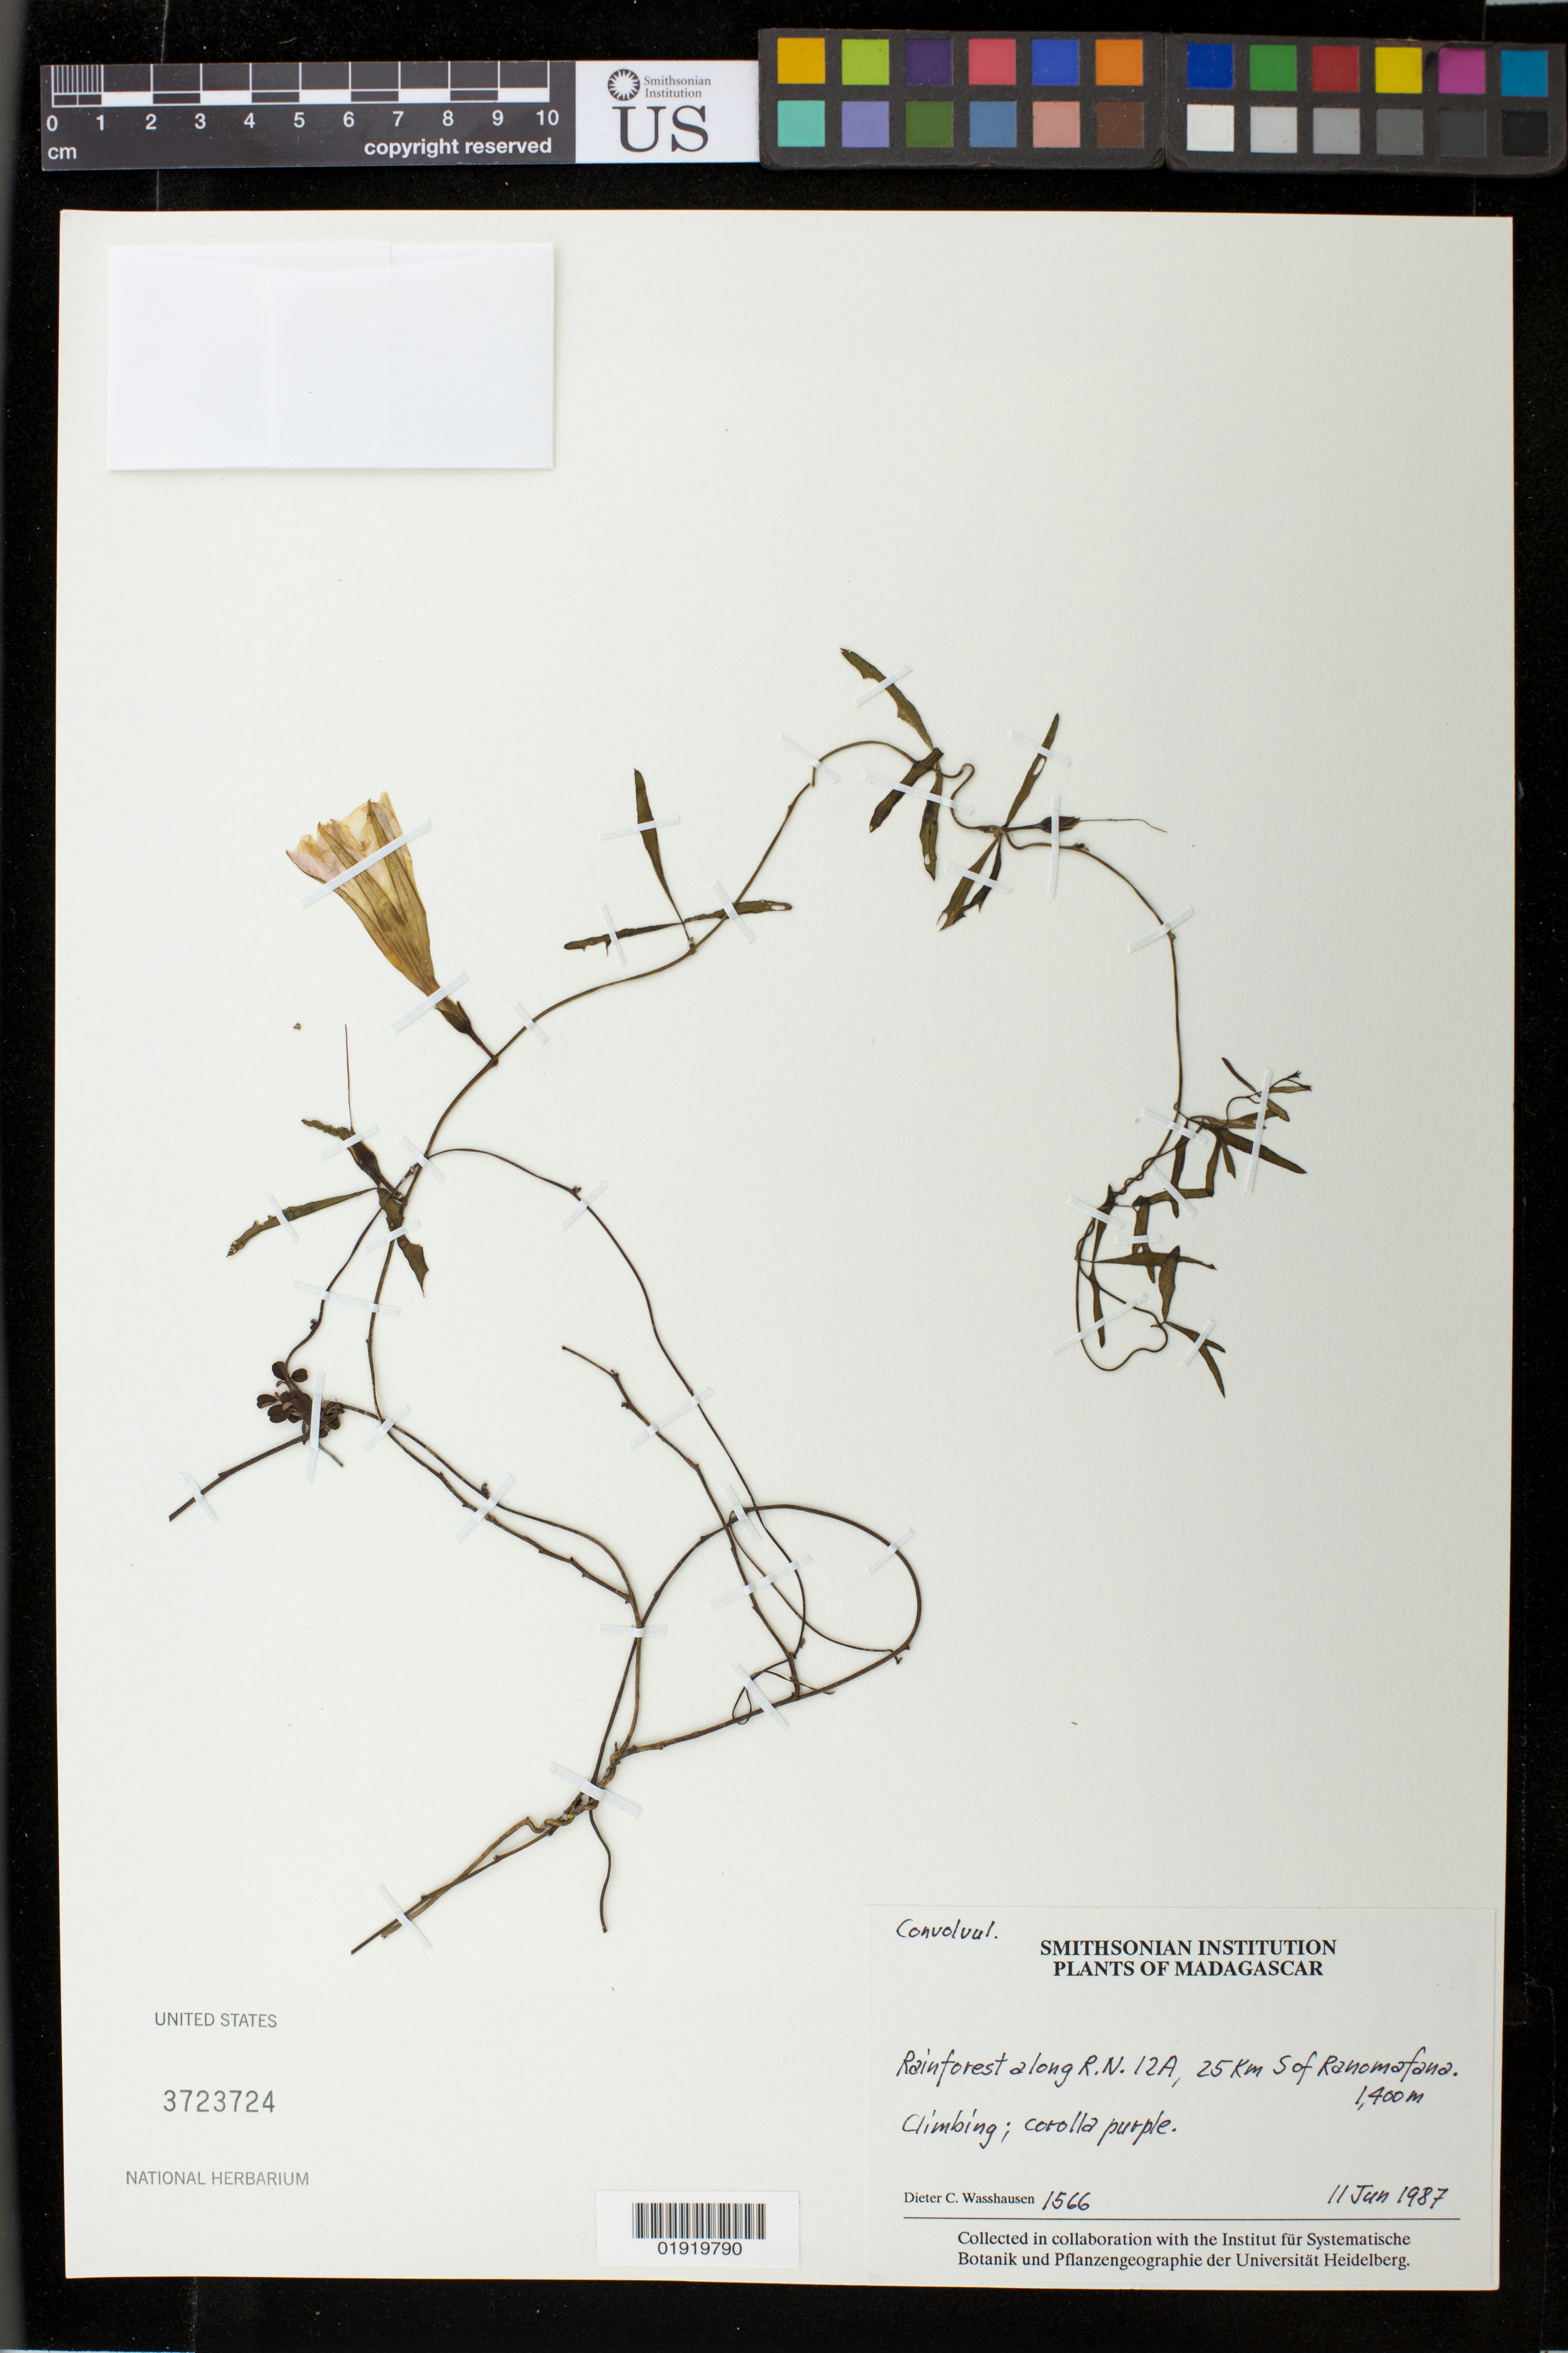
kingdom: Plantae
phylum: Tracheophyta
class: Magnoliopsida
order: Solanales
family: Convolvulaceae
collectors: D. C. Wasshausen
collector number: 1566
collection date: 1987-06-11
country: Madagascar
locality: R.N.A. 12 A, ca. 25 km S of Ranomafana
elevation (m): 1400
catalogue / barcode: US 3723724